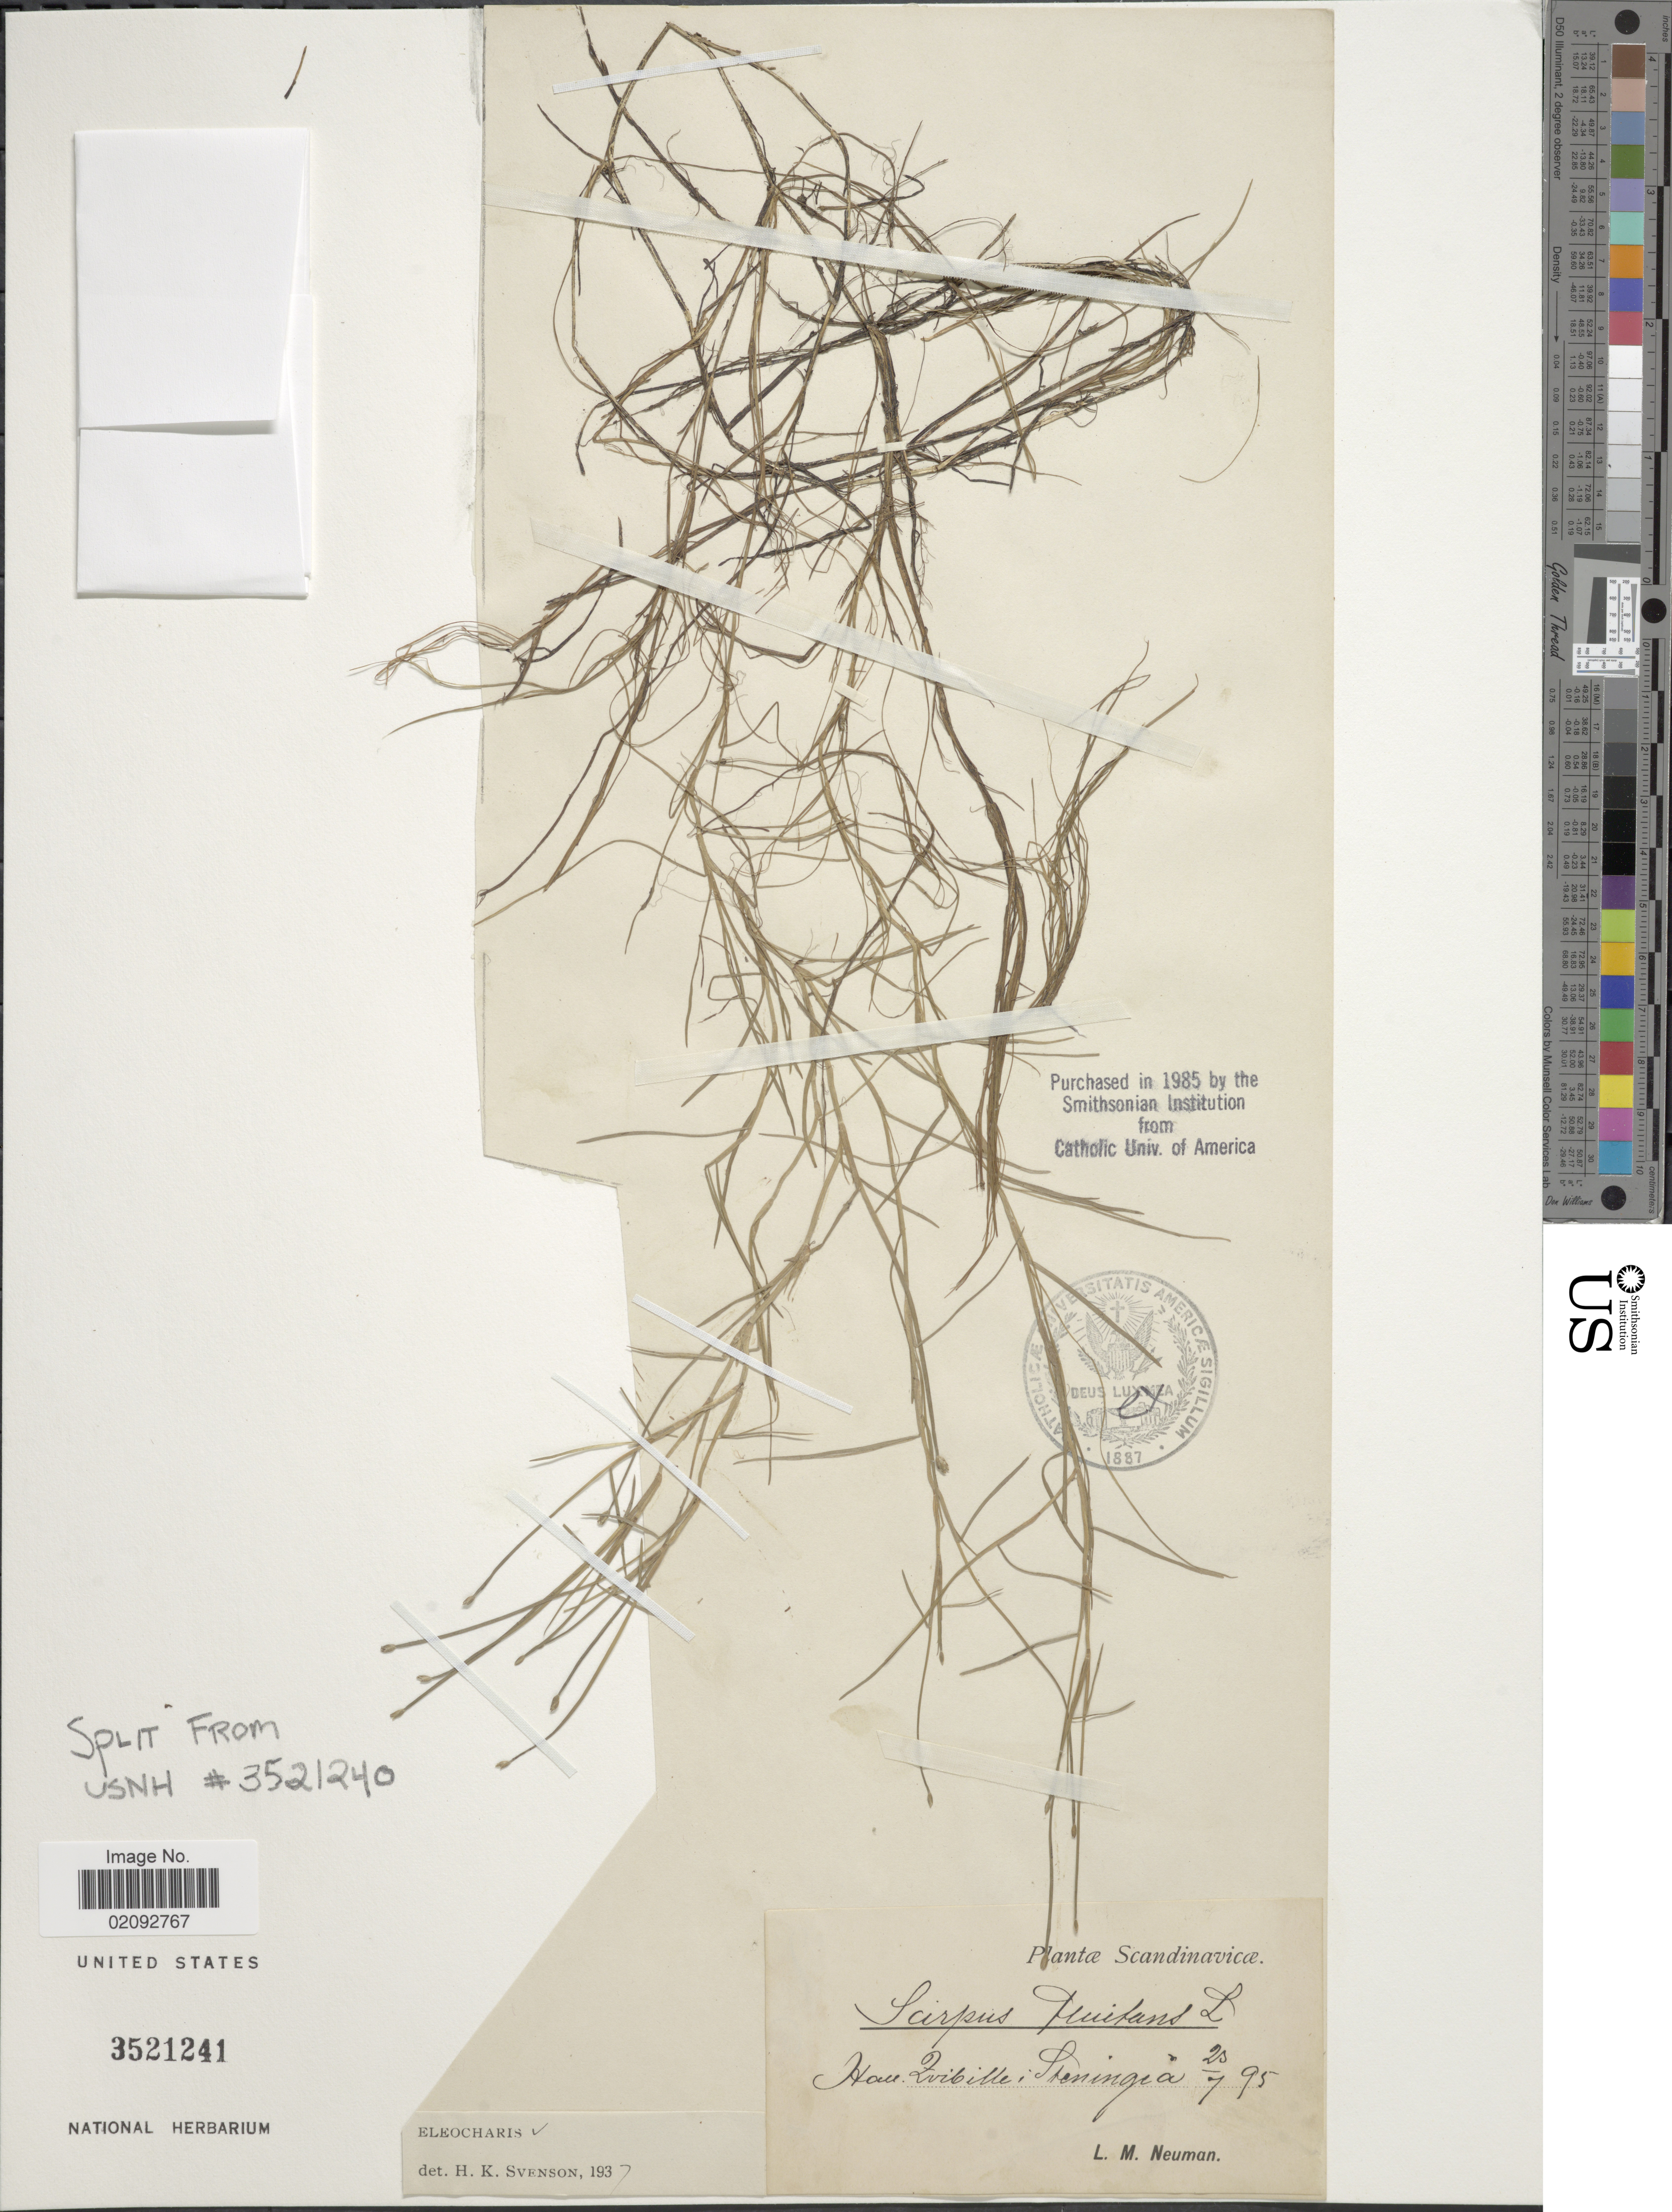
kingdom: Plantae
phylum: Tracheophyta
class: Liliopsida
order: Poales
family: Cyperaceae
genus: Isolepis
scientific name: Isolepis fluitans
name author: (L.) R. Br.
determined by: Strong, Mark T., (BOT), Smithsonian Institution - National Museum of Natural History (UNITED STATES)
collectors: L. Neuman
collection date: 1895-07-23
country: Sweden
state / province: Halland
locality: Kvibille. Steninge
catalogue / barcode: US 3521241